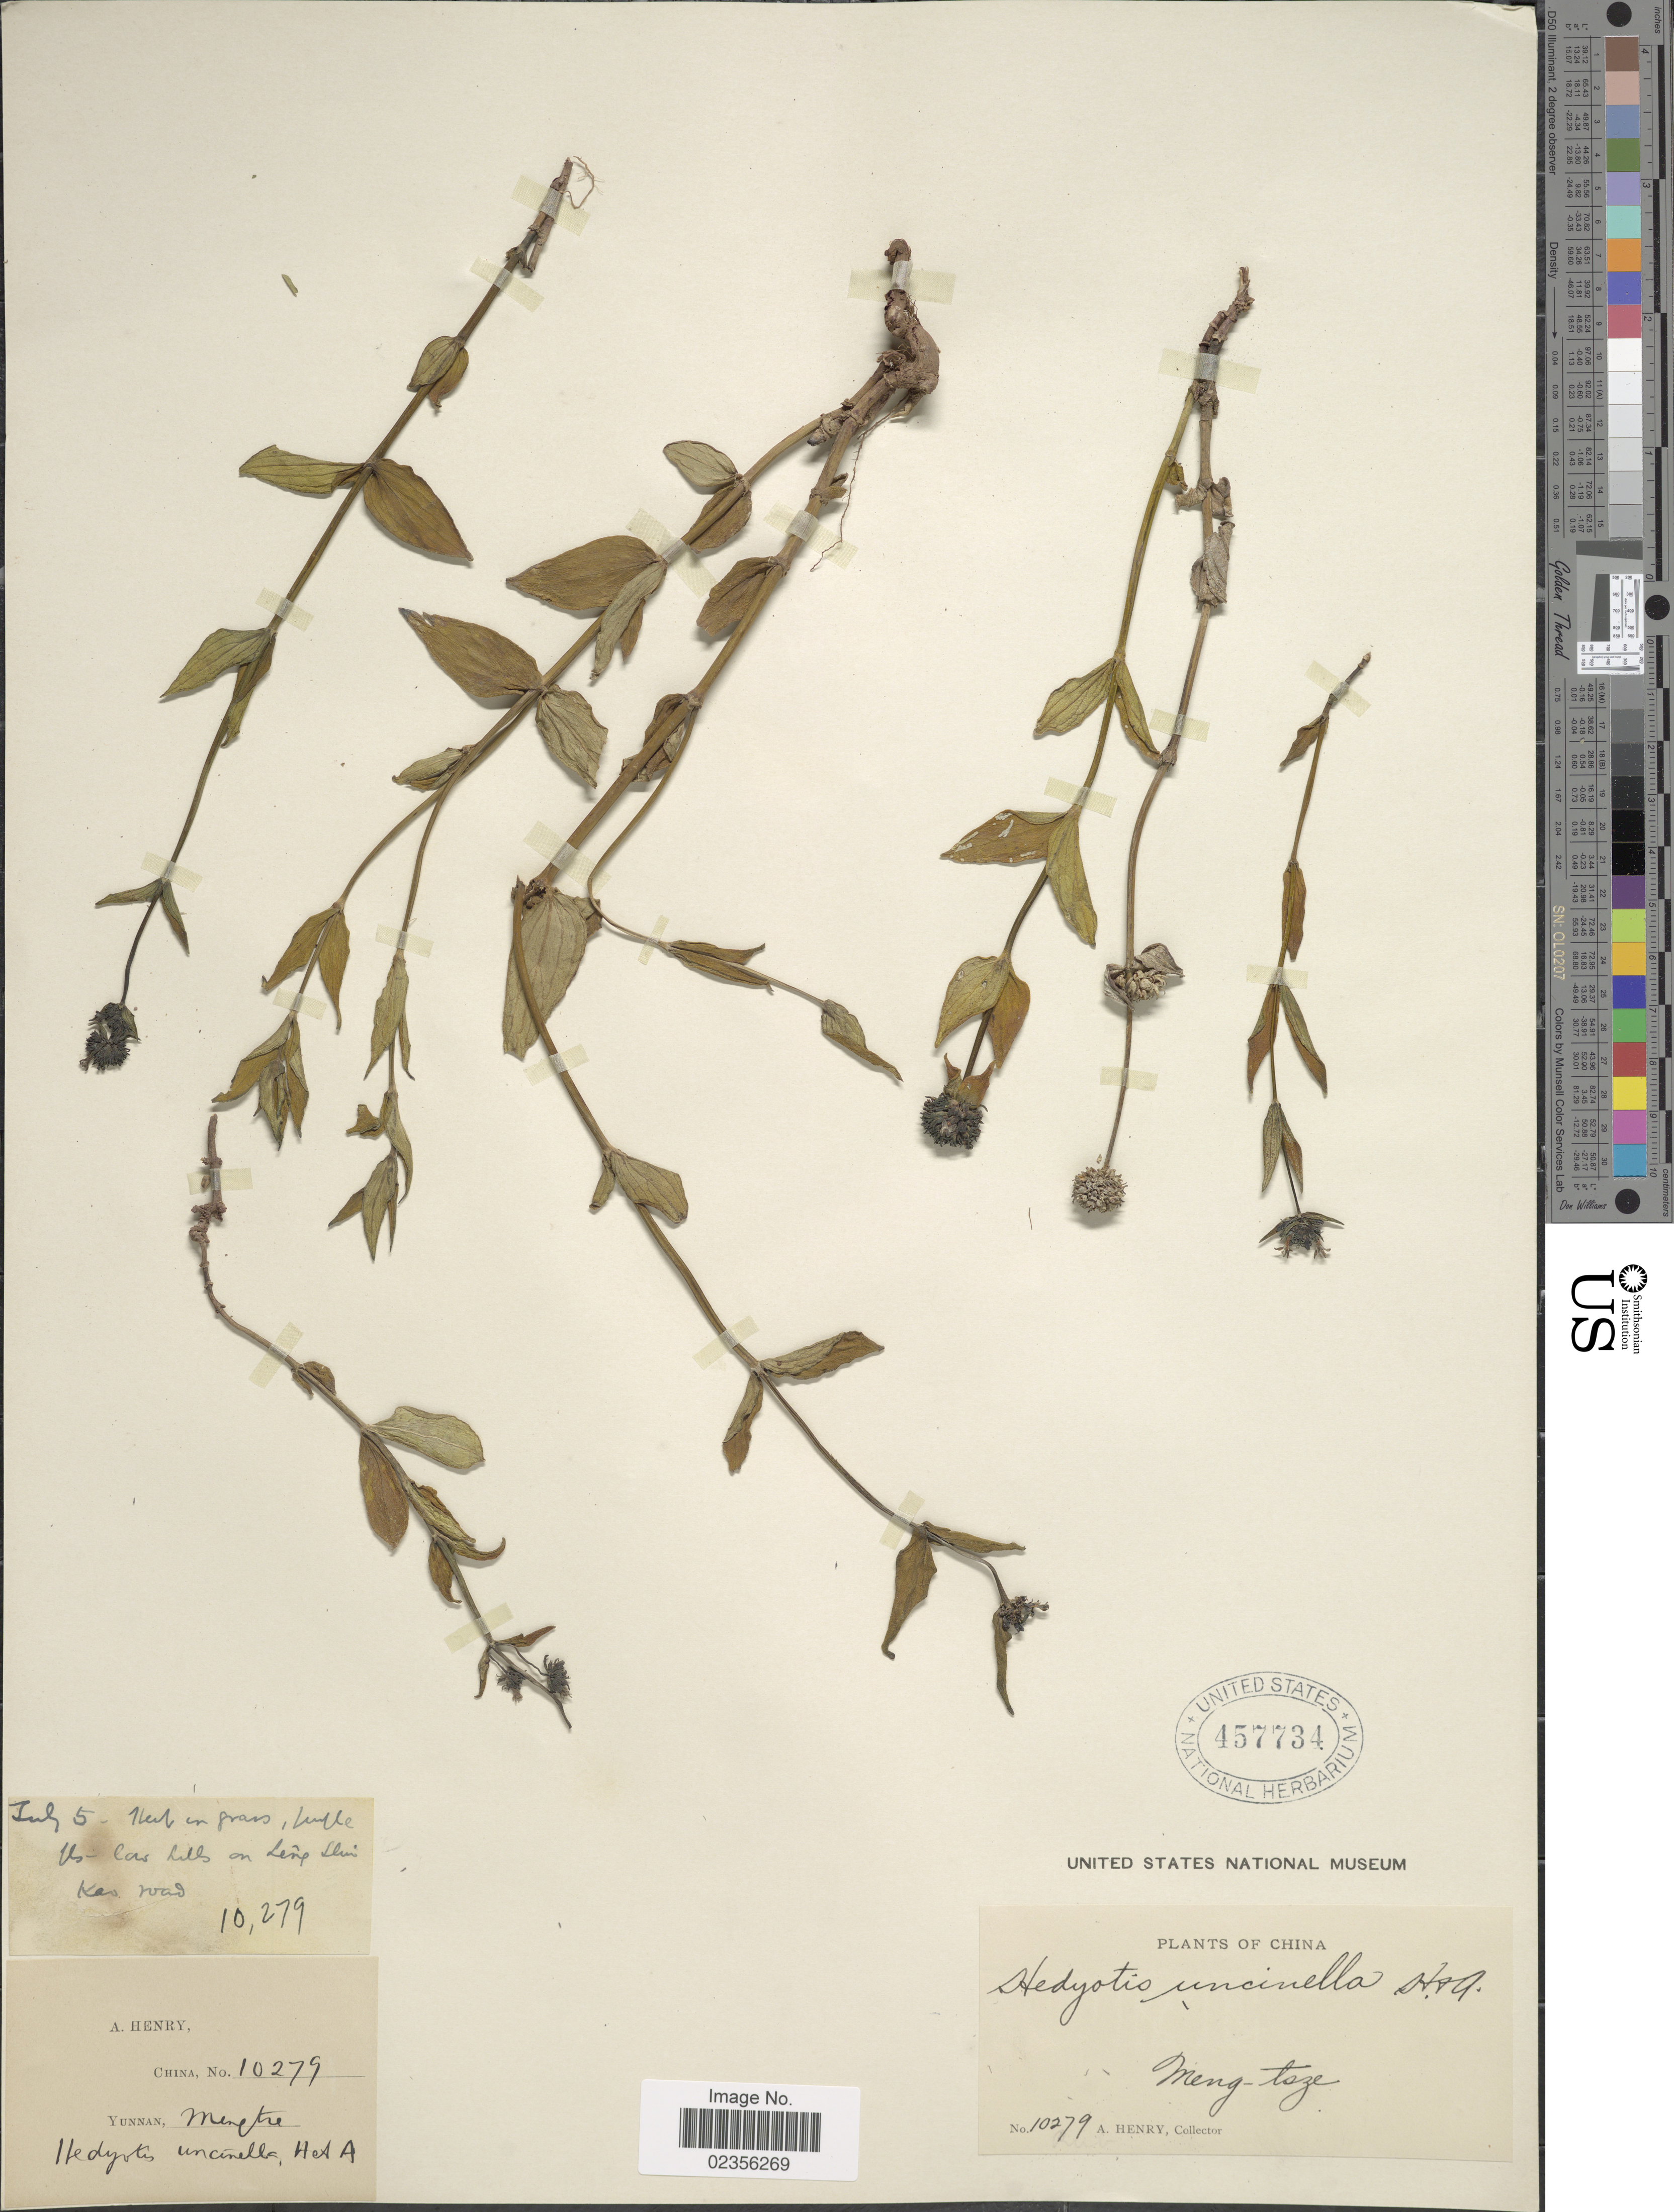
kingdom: Plantae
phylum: Tracheophyta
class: Magnoliopsida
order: Gentianales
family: Rubiaceae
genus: Hedyotis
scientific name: Hedyotis uncinella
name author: Hook. & Arn.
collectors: A. Henry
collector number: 10279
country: China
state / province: Yunnan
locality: Mengtze. Low hills on Leng Shui Keo road.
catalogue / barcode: US 457734